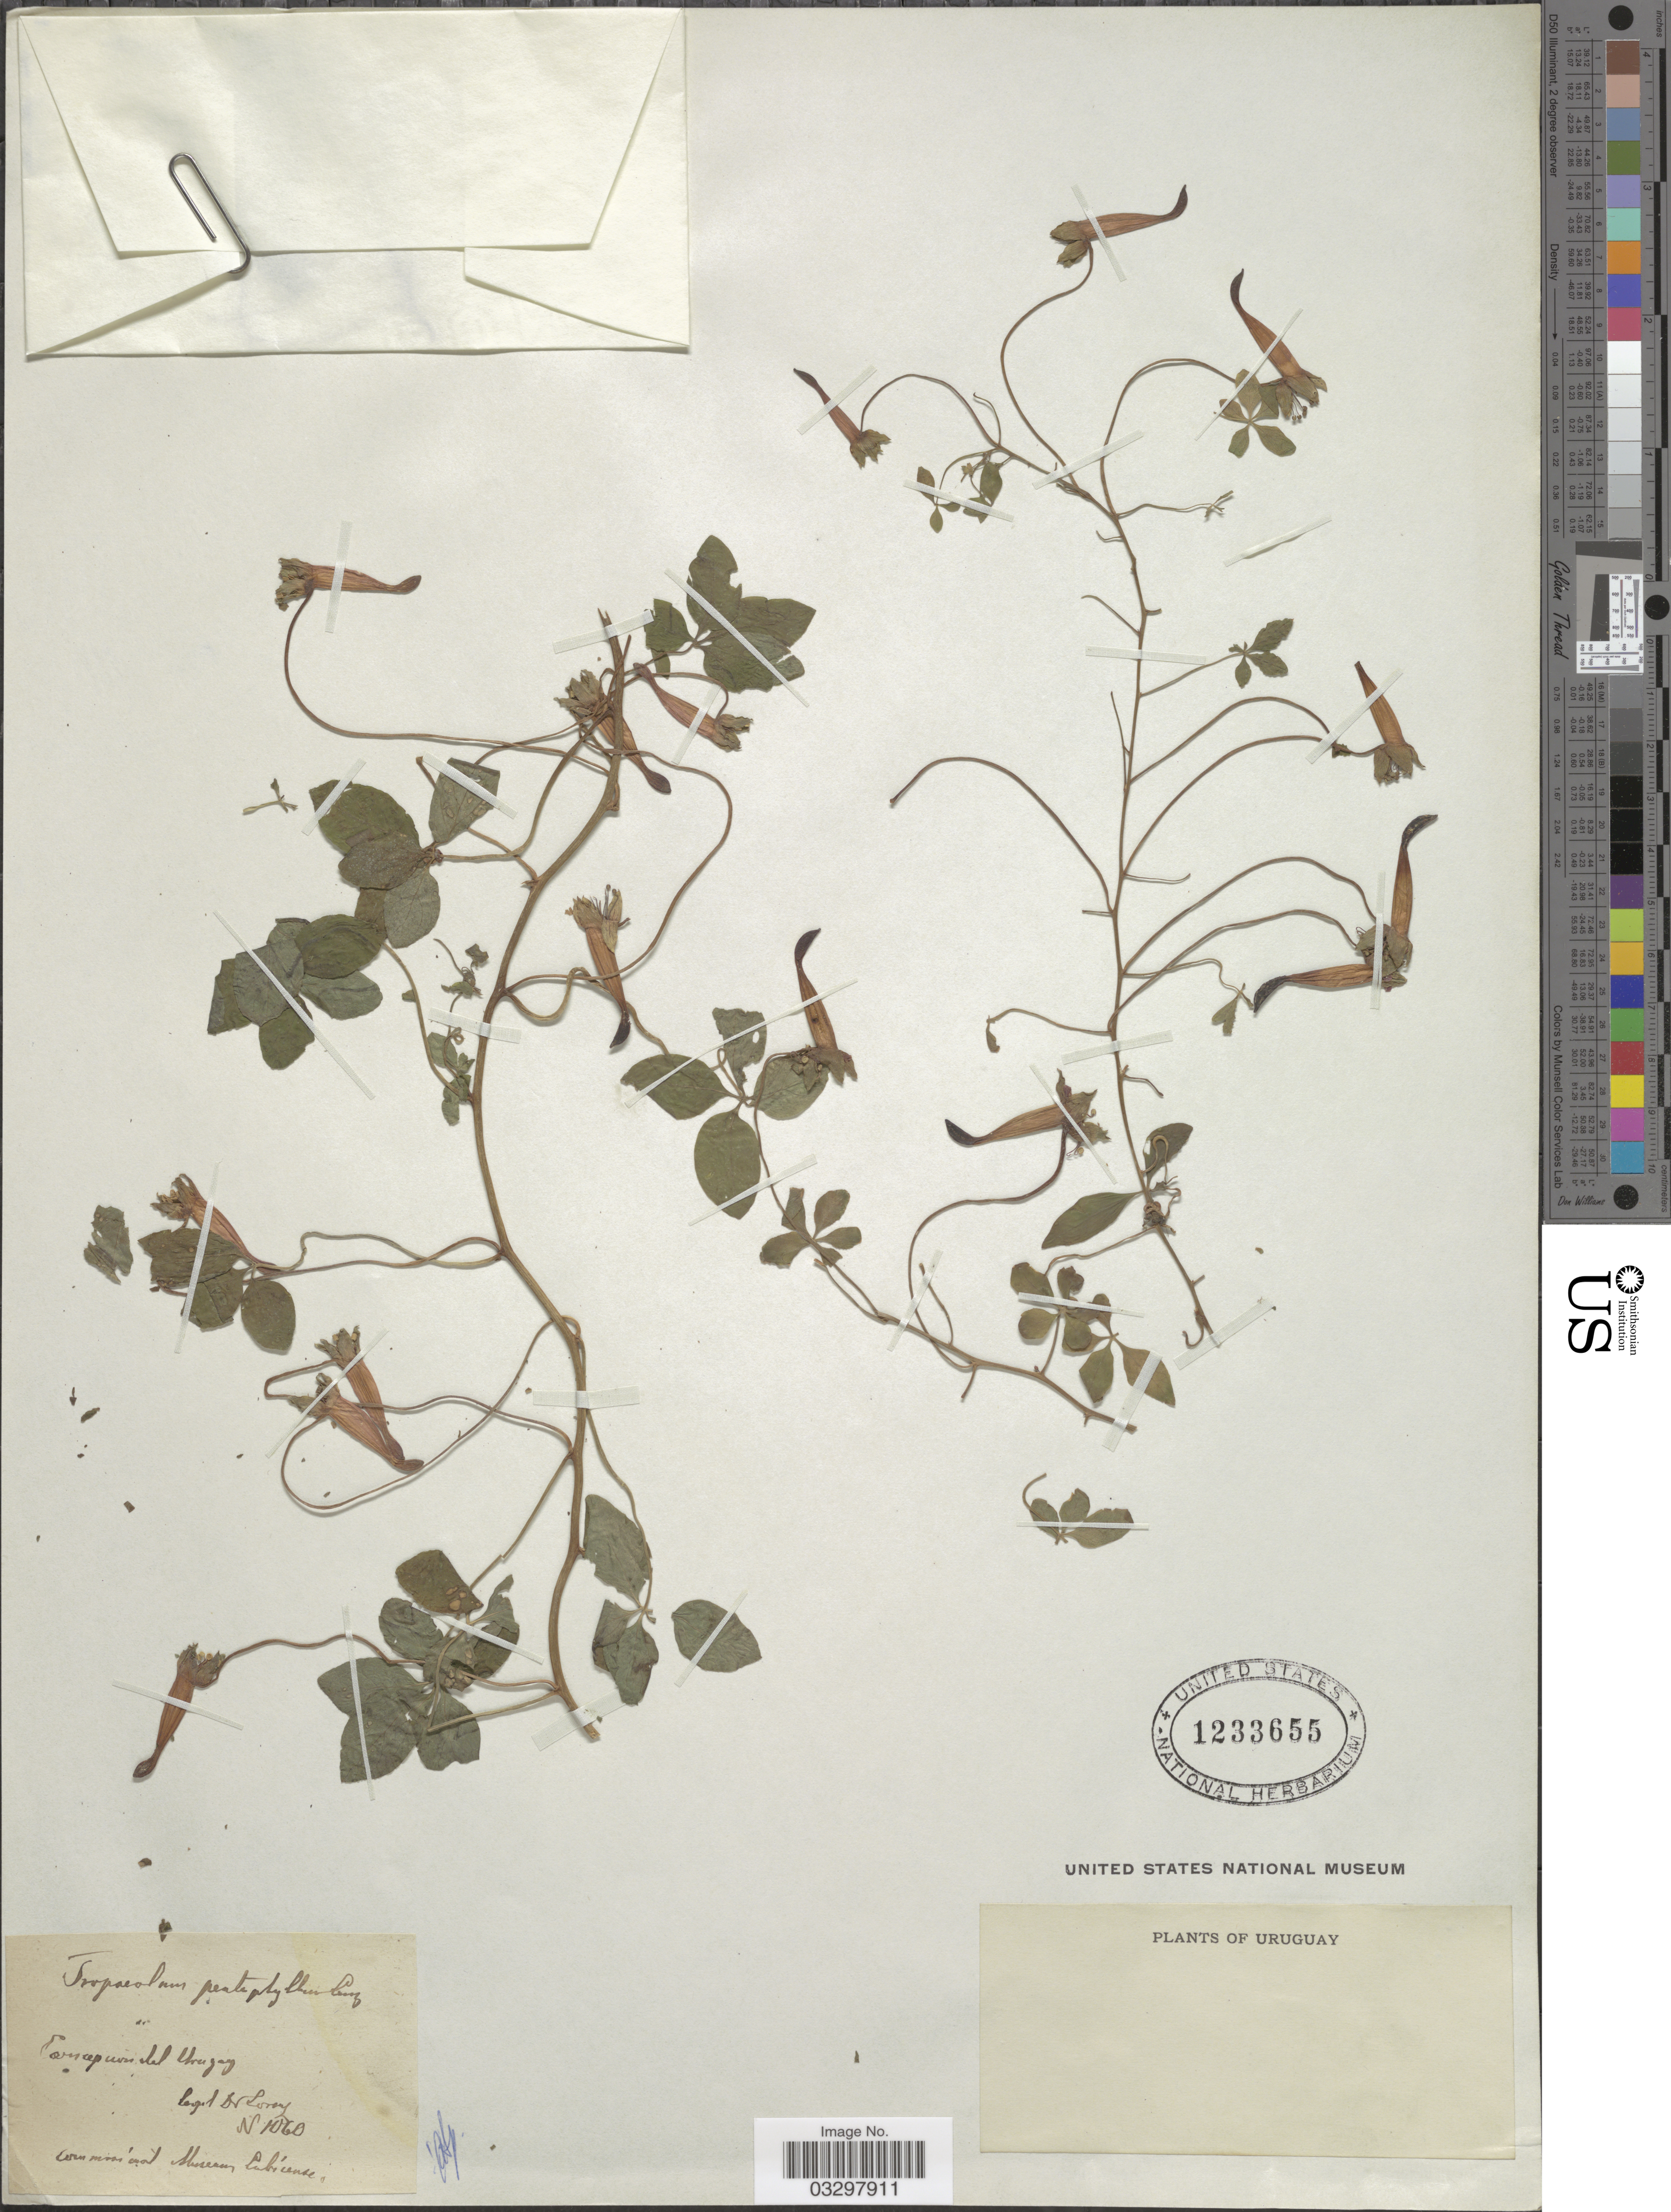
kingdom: Plantae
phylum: Tracheophyta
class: Magnoliopsida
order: Brassicales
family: Tropaeolaceae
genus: Tropaeolum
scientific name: Tropaeolum pentaphyllum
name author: Lam.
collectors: -. Lorentz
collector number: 1060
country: Uruguay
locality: Concepcion del Uruguay.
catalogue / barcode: US 1233655